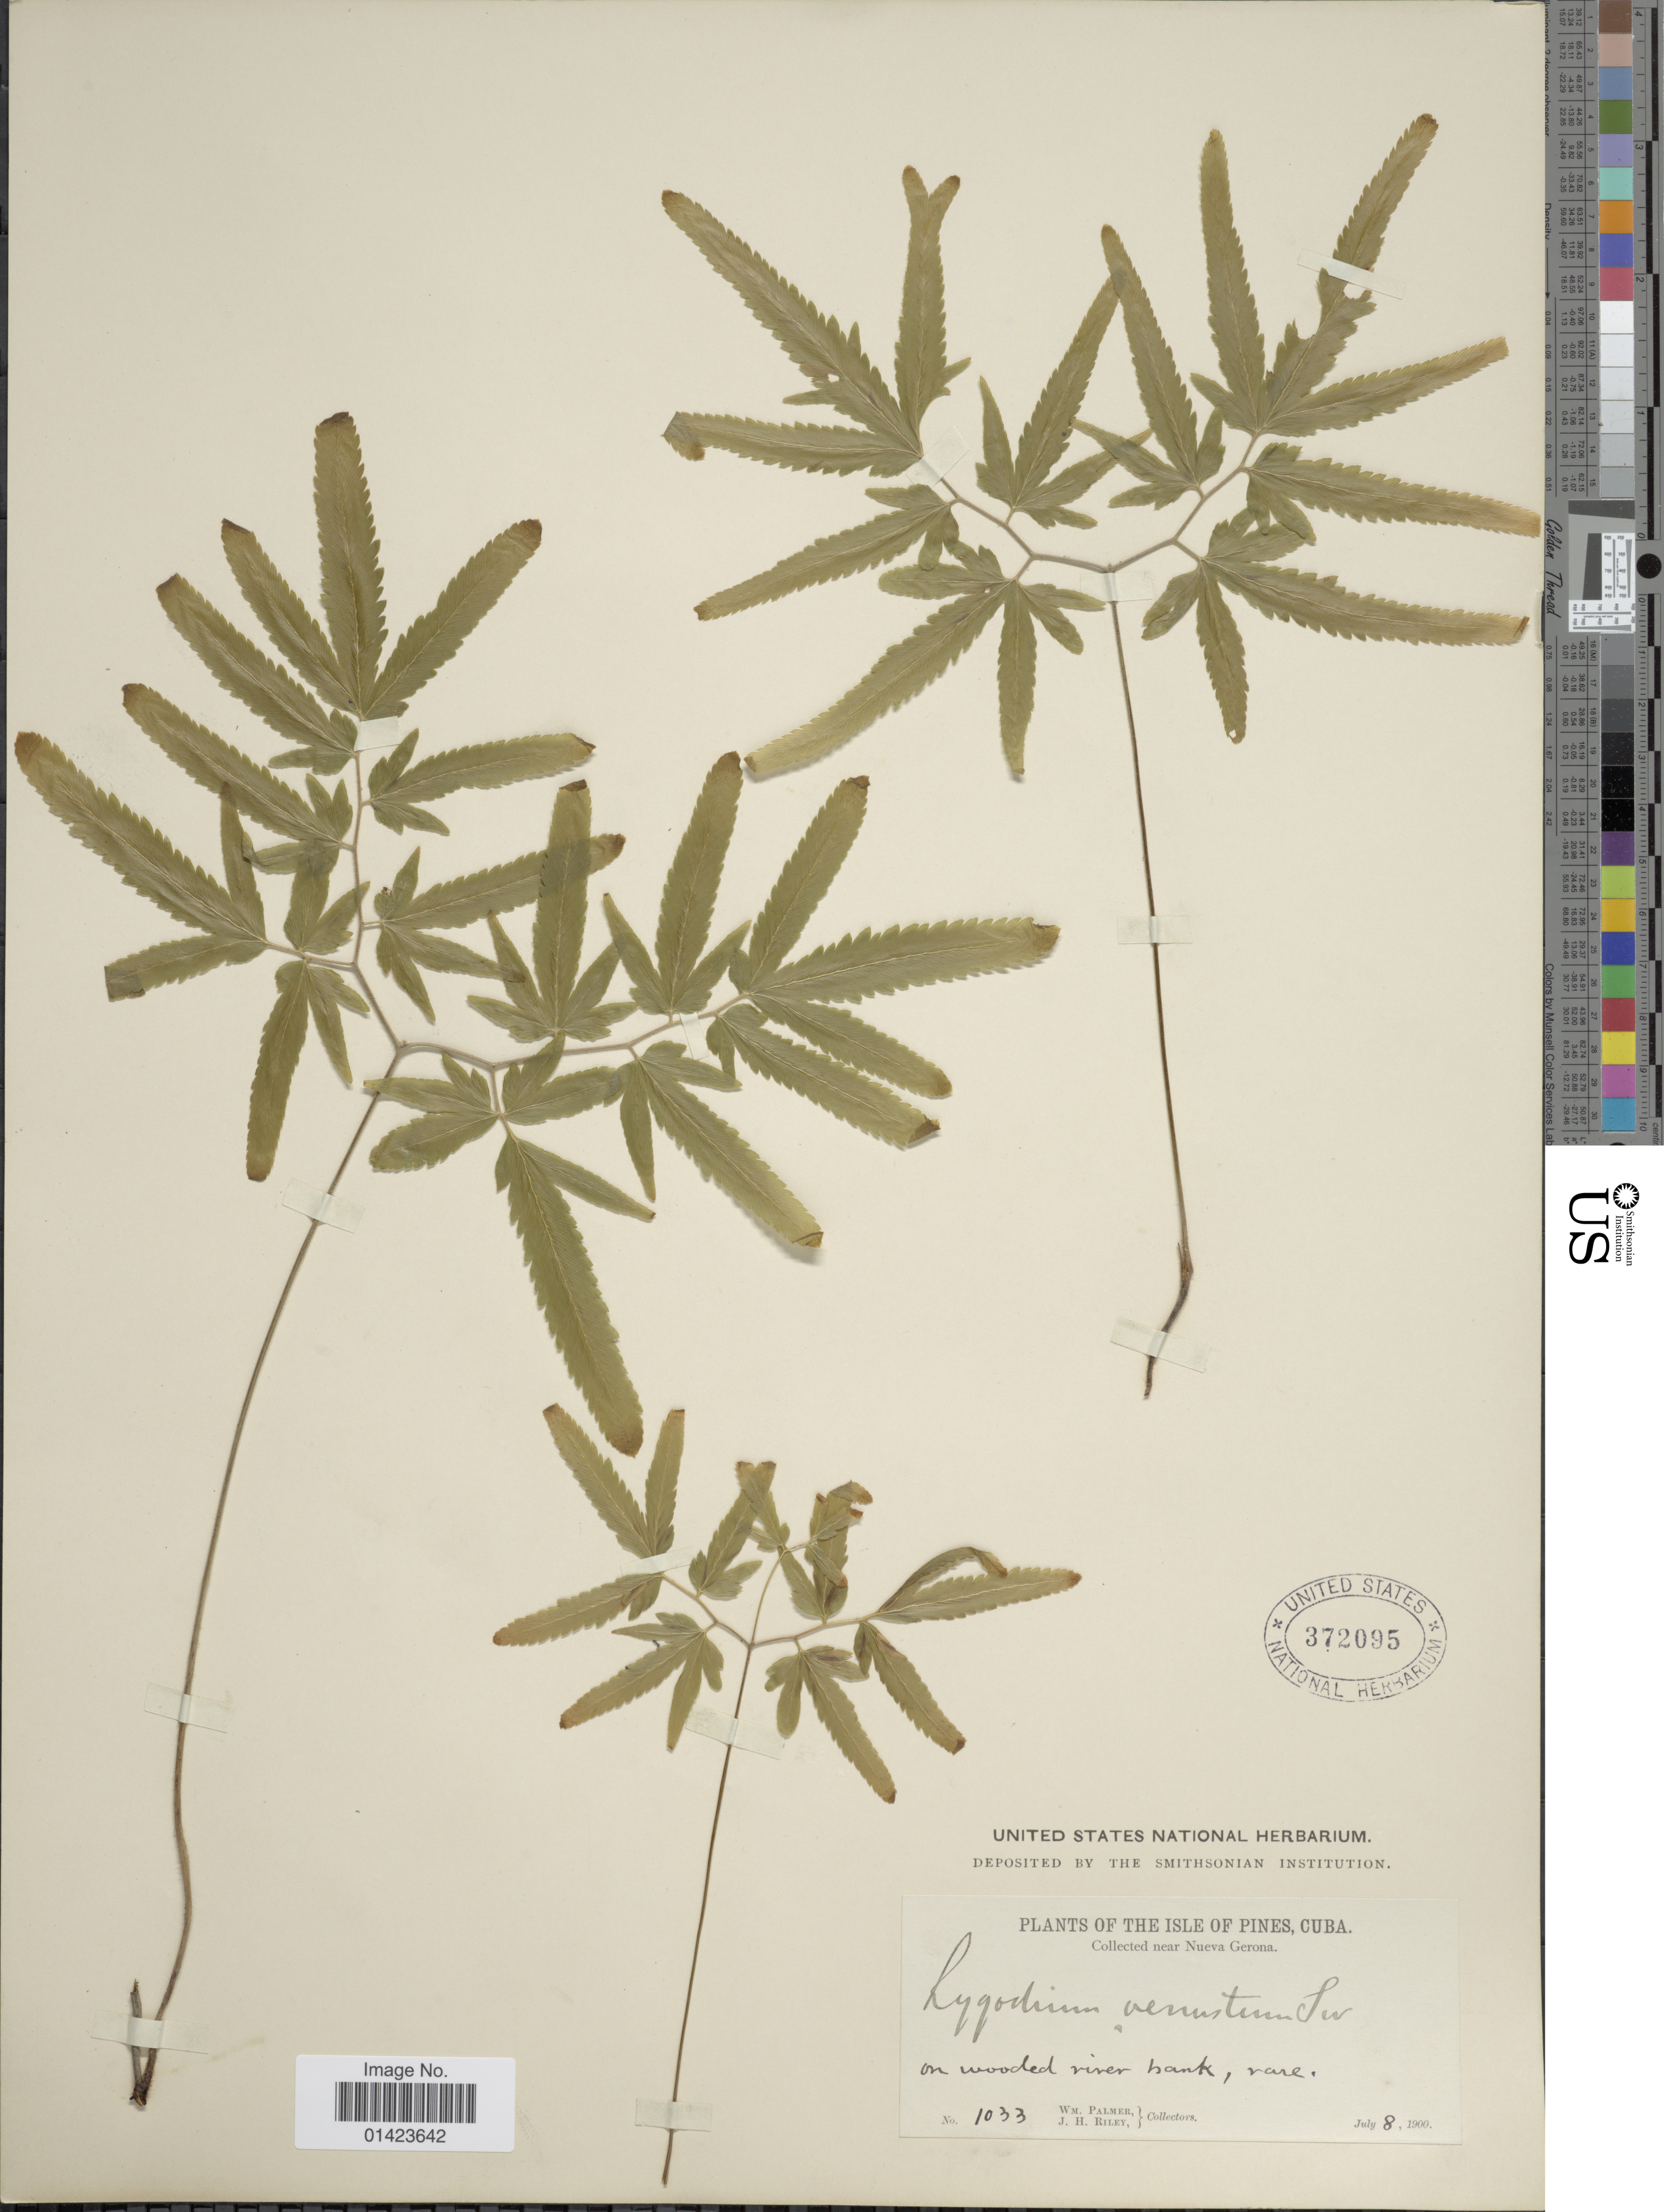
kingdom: Plantae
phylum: Tracheophyta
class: Polypodiopsida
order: Schizaeales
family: Lygodiaceae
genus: Lygodium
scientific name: Lygodium venustum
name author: Sw.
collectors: W. Palmer & J. H. Riley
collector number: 1033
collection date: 1900-07-08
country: Cuba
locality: Isle of Pines, Nueva Gerona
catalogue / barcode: US 372095